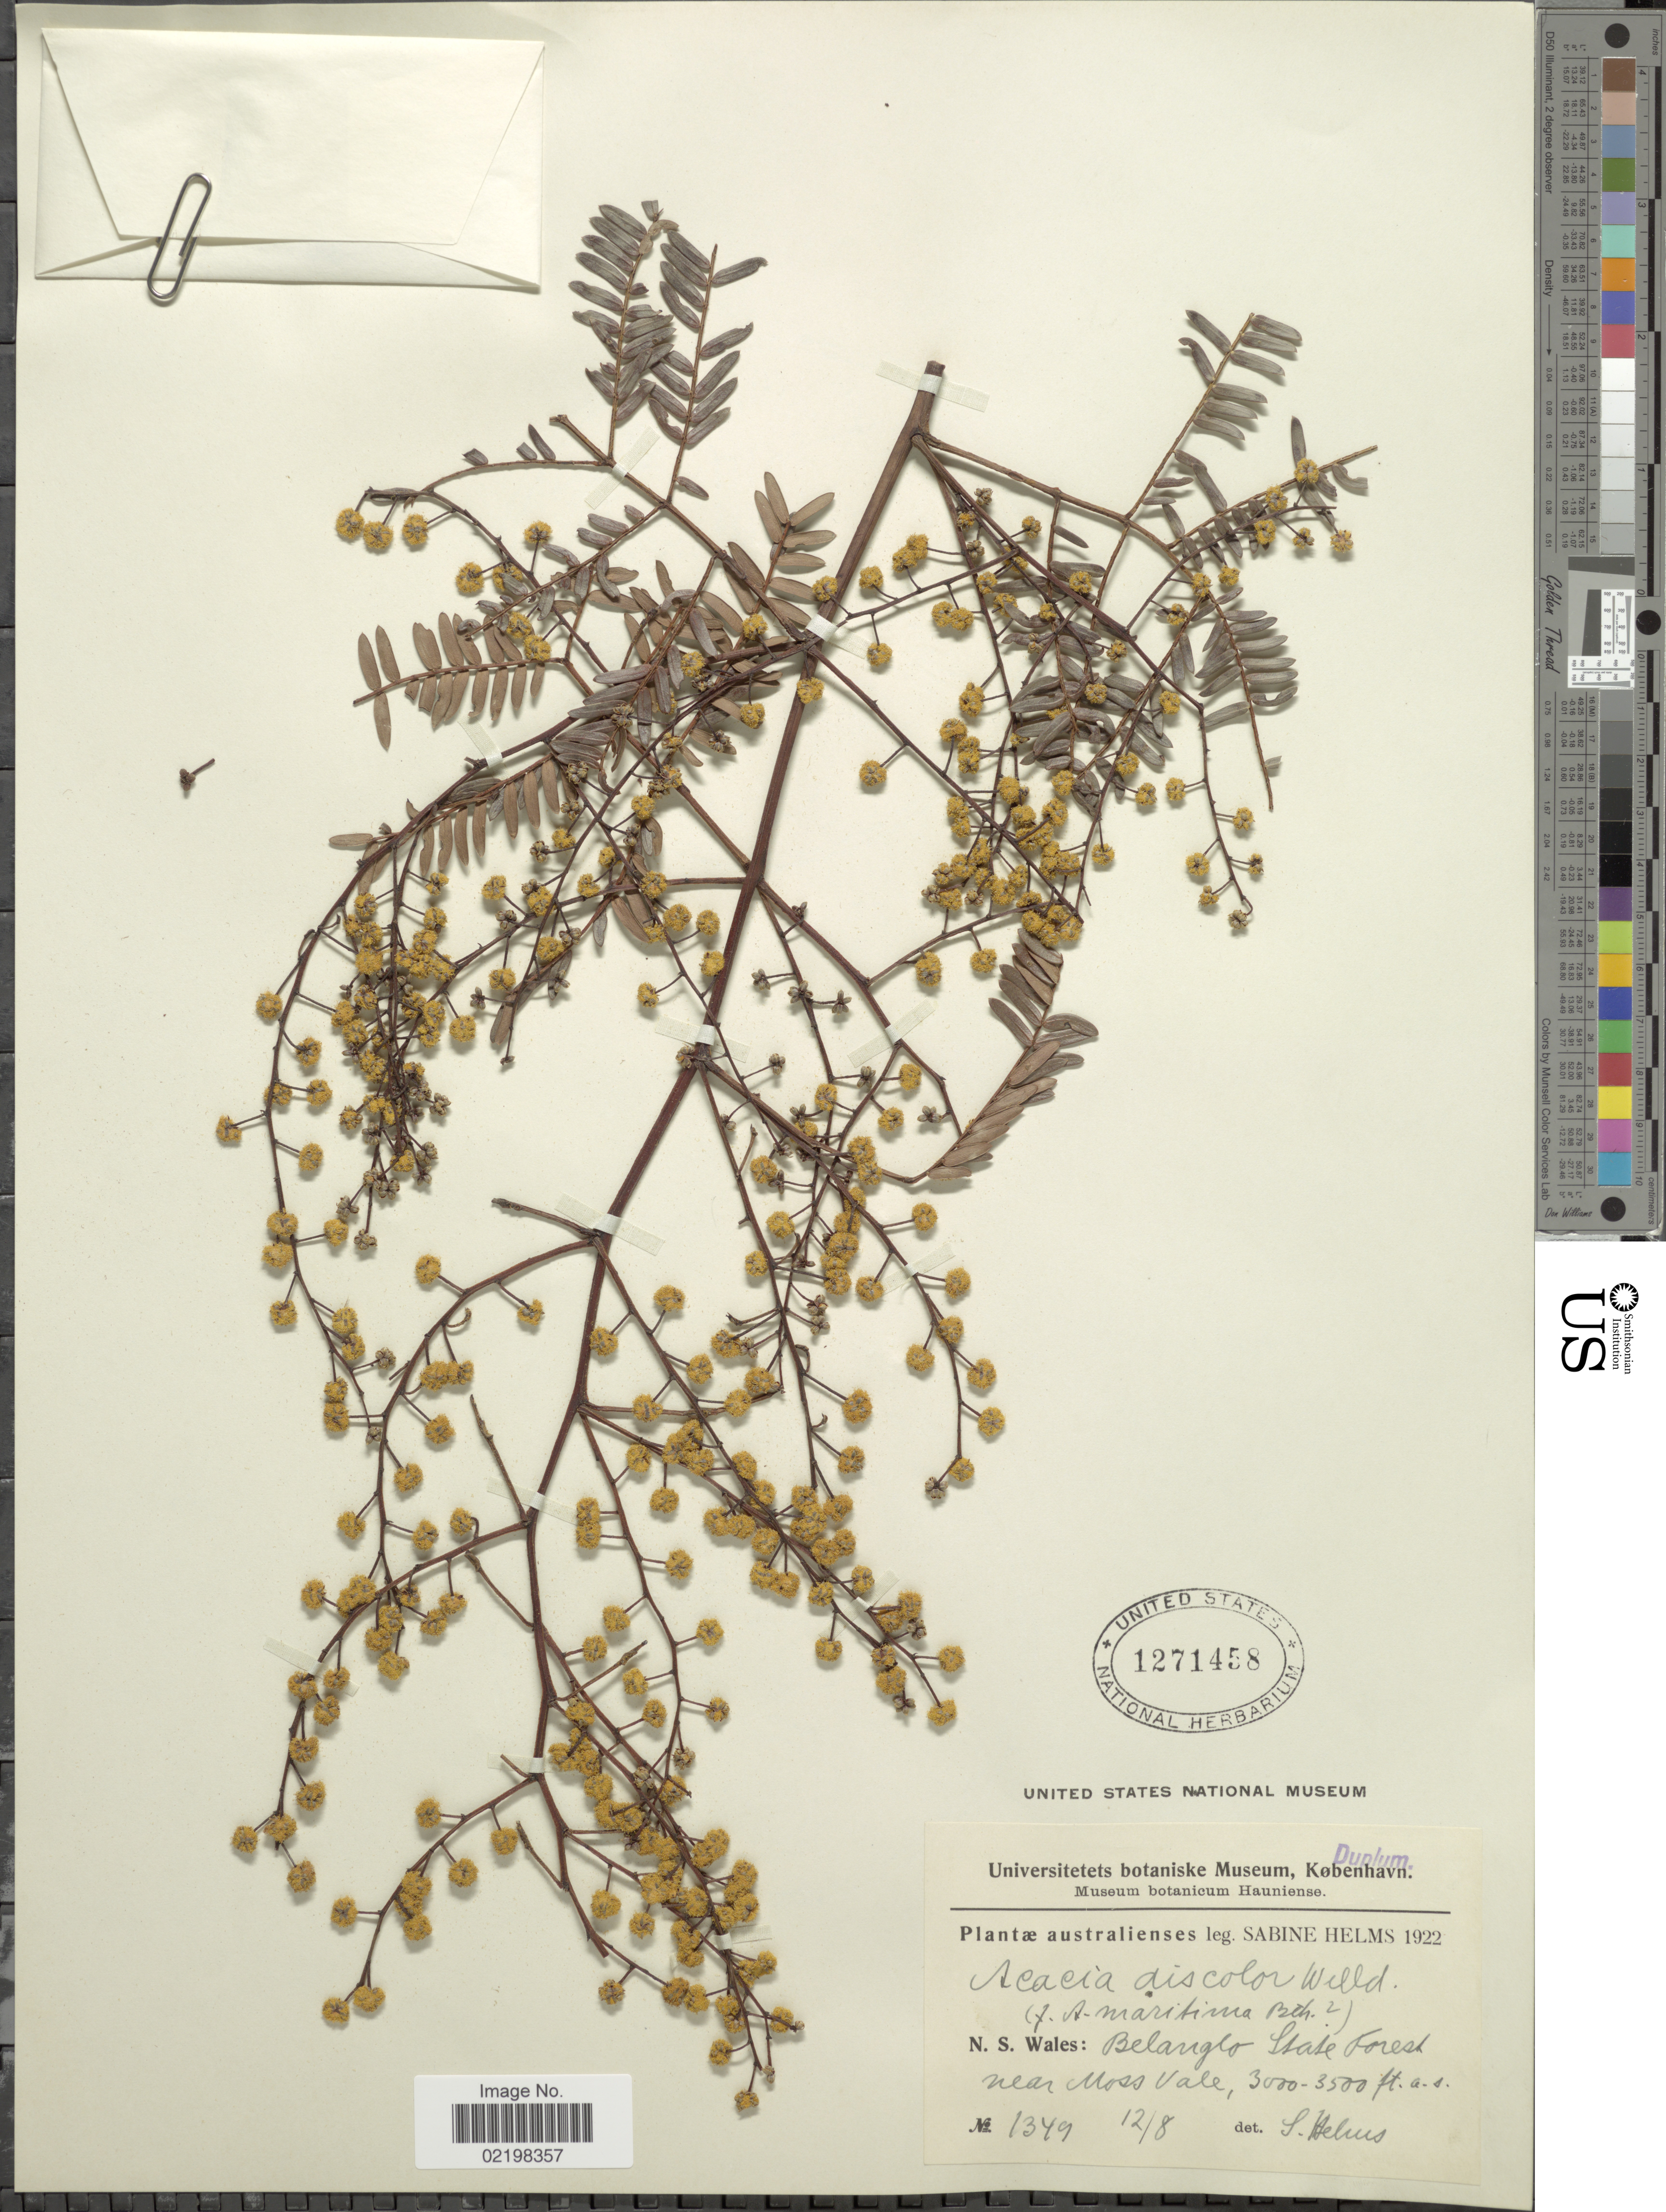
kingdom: Plantae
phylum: Tracheophyta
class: Magnoliopsida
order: Fabales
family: Fabaceae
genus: Acacia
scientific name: Acacia discolor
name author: Willd.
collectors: S. Helms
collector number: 1349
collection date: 1922-08-12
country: Australia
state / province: New South Wales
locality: N.S.Wales: Belanglo State Forest near Moss Vale.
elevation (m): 914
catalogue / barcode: US 1271458